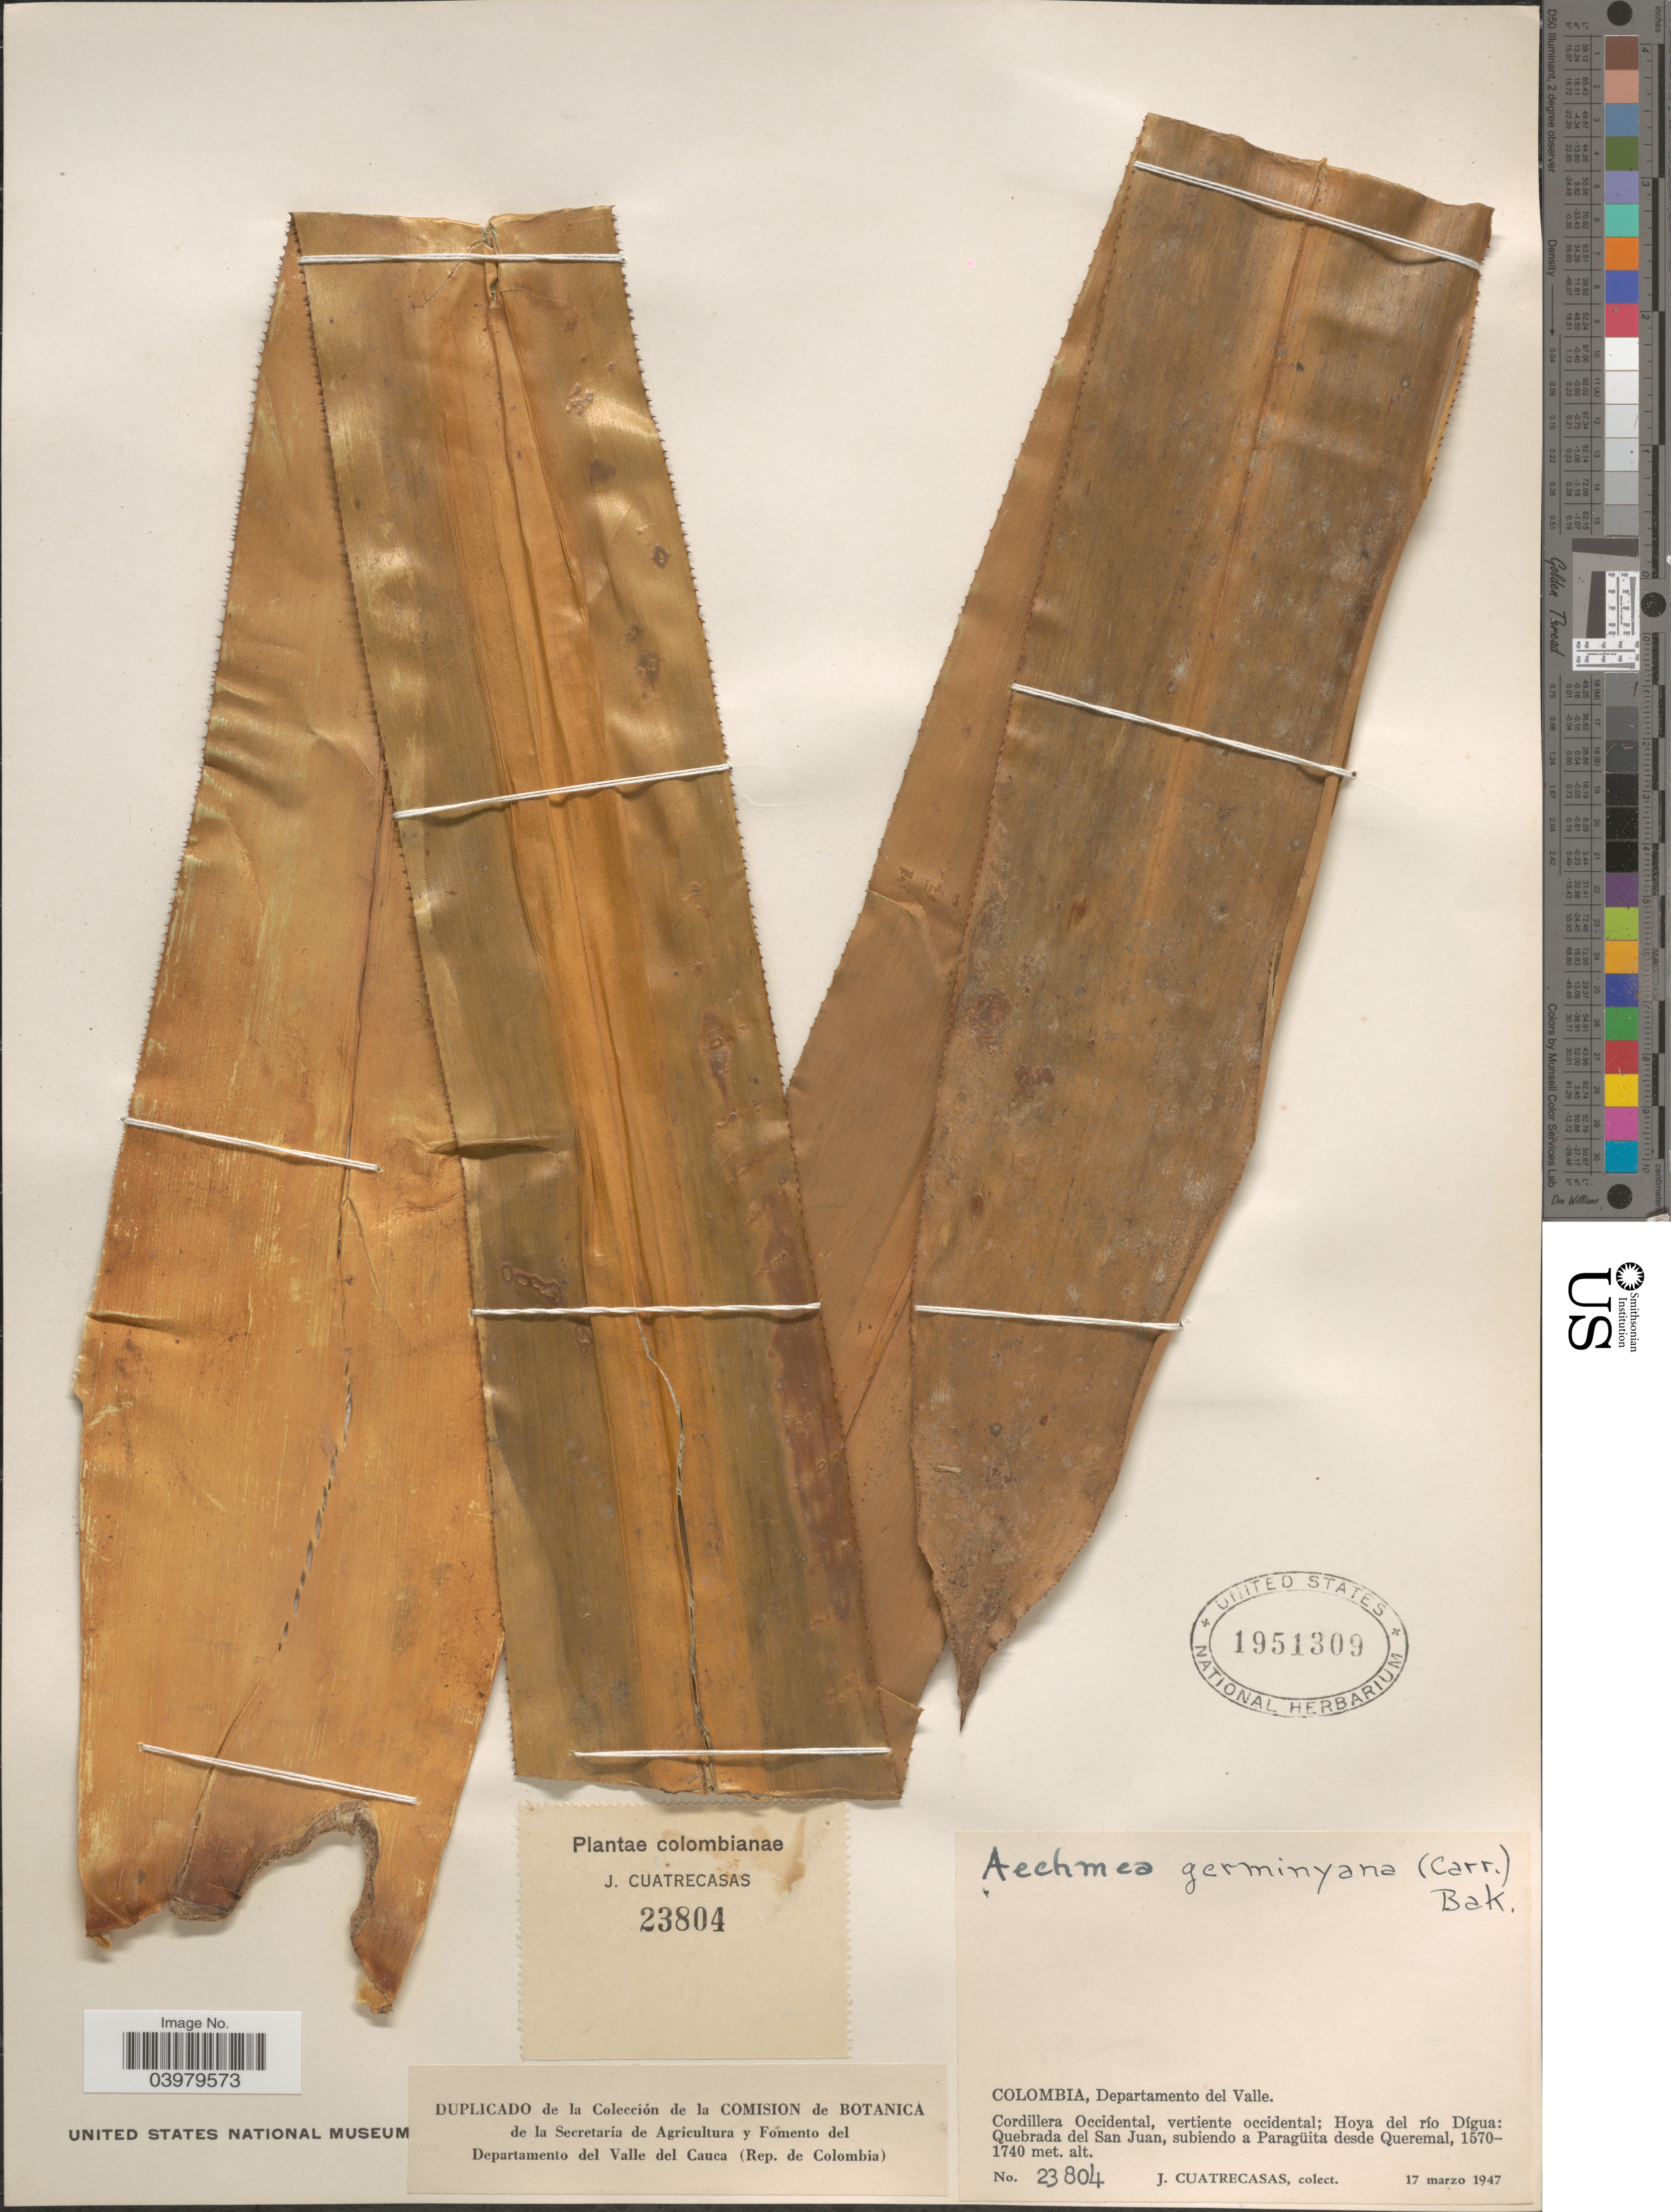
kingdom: Plantae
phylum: Tracheophyta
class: Liliopsida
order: Poales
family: Bromeliaceae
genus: Aechmea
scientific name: Aechmea germinyana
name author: (Carrière) Baker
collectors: J. Cuatrecasas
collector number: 23804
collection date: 1947-03-17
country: Colombia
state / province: Valle del Cauca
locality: Departamento del Valle. Cordillera Occidental, vertiente occidental; Hoya del río Dígua: Quebrada del San Juan, subiendo a Paragüita desde Queremal.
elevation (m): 1570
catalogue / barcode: US 1951309